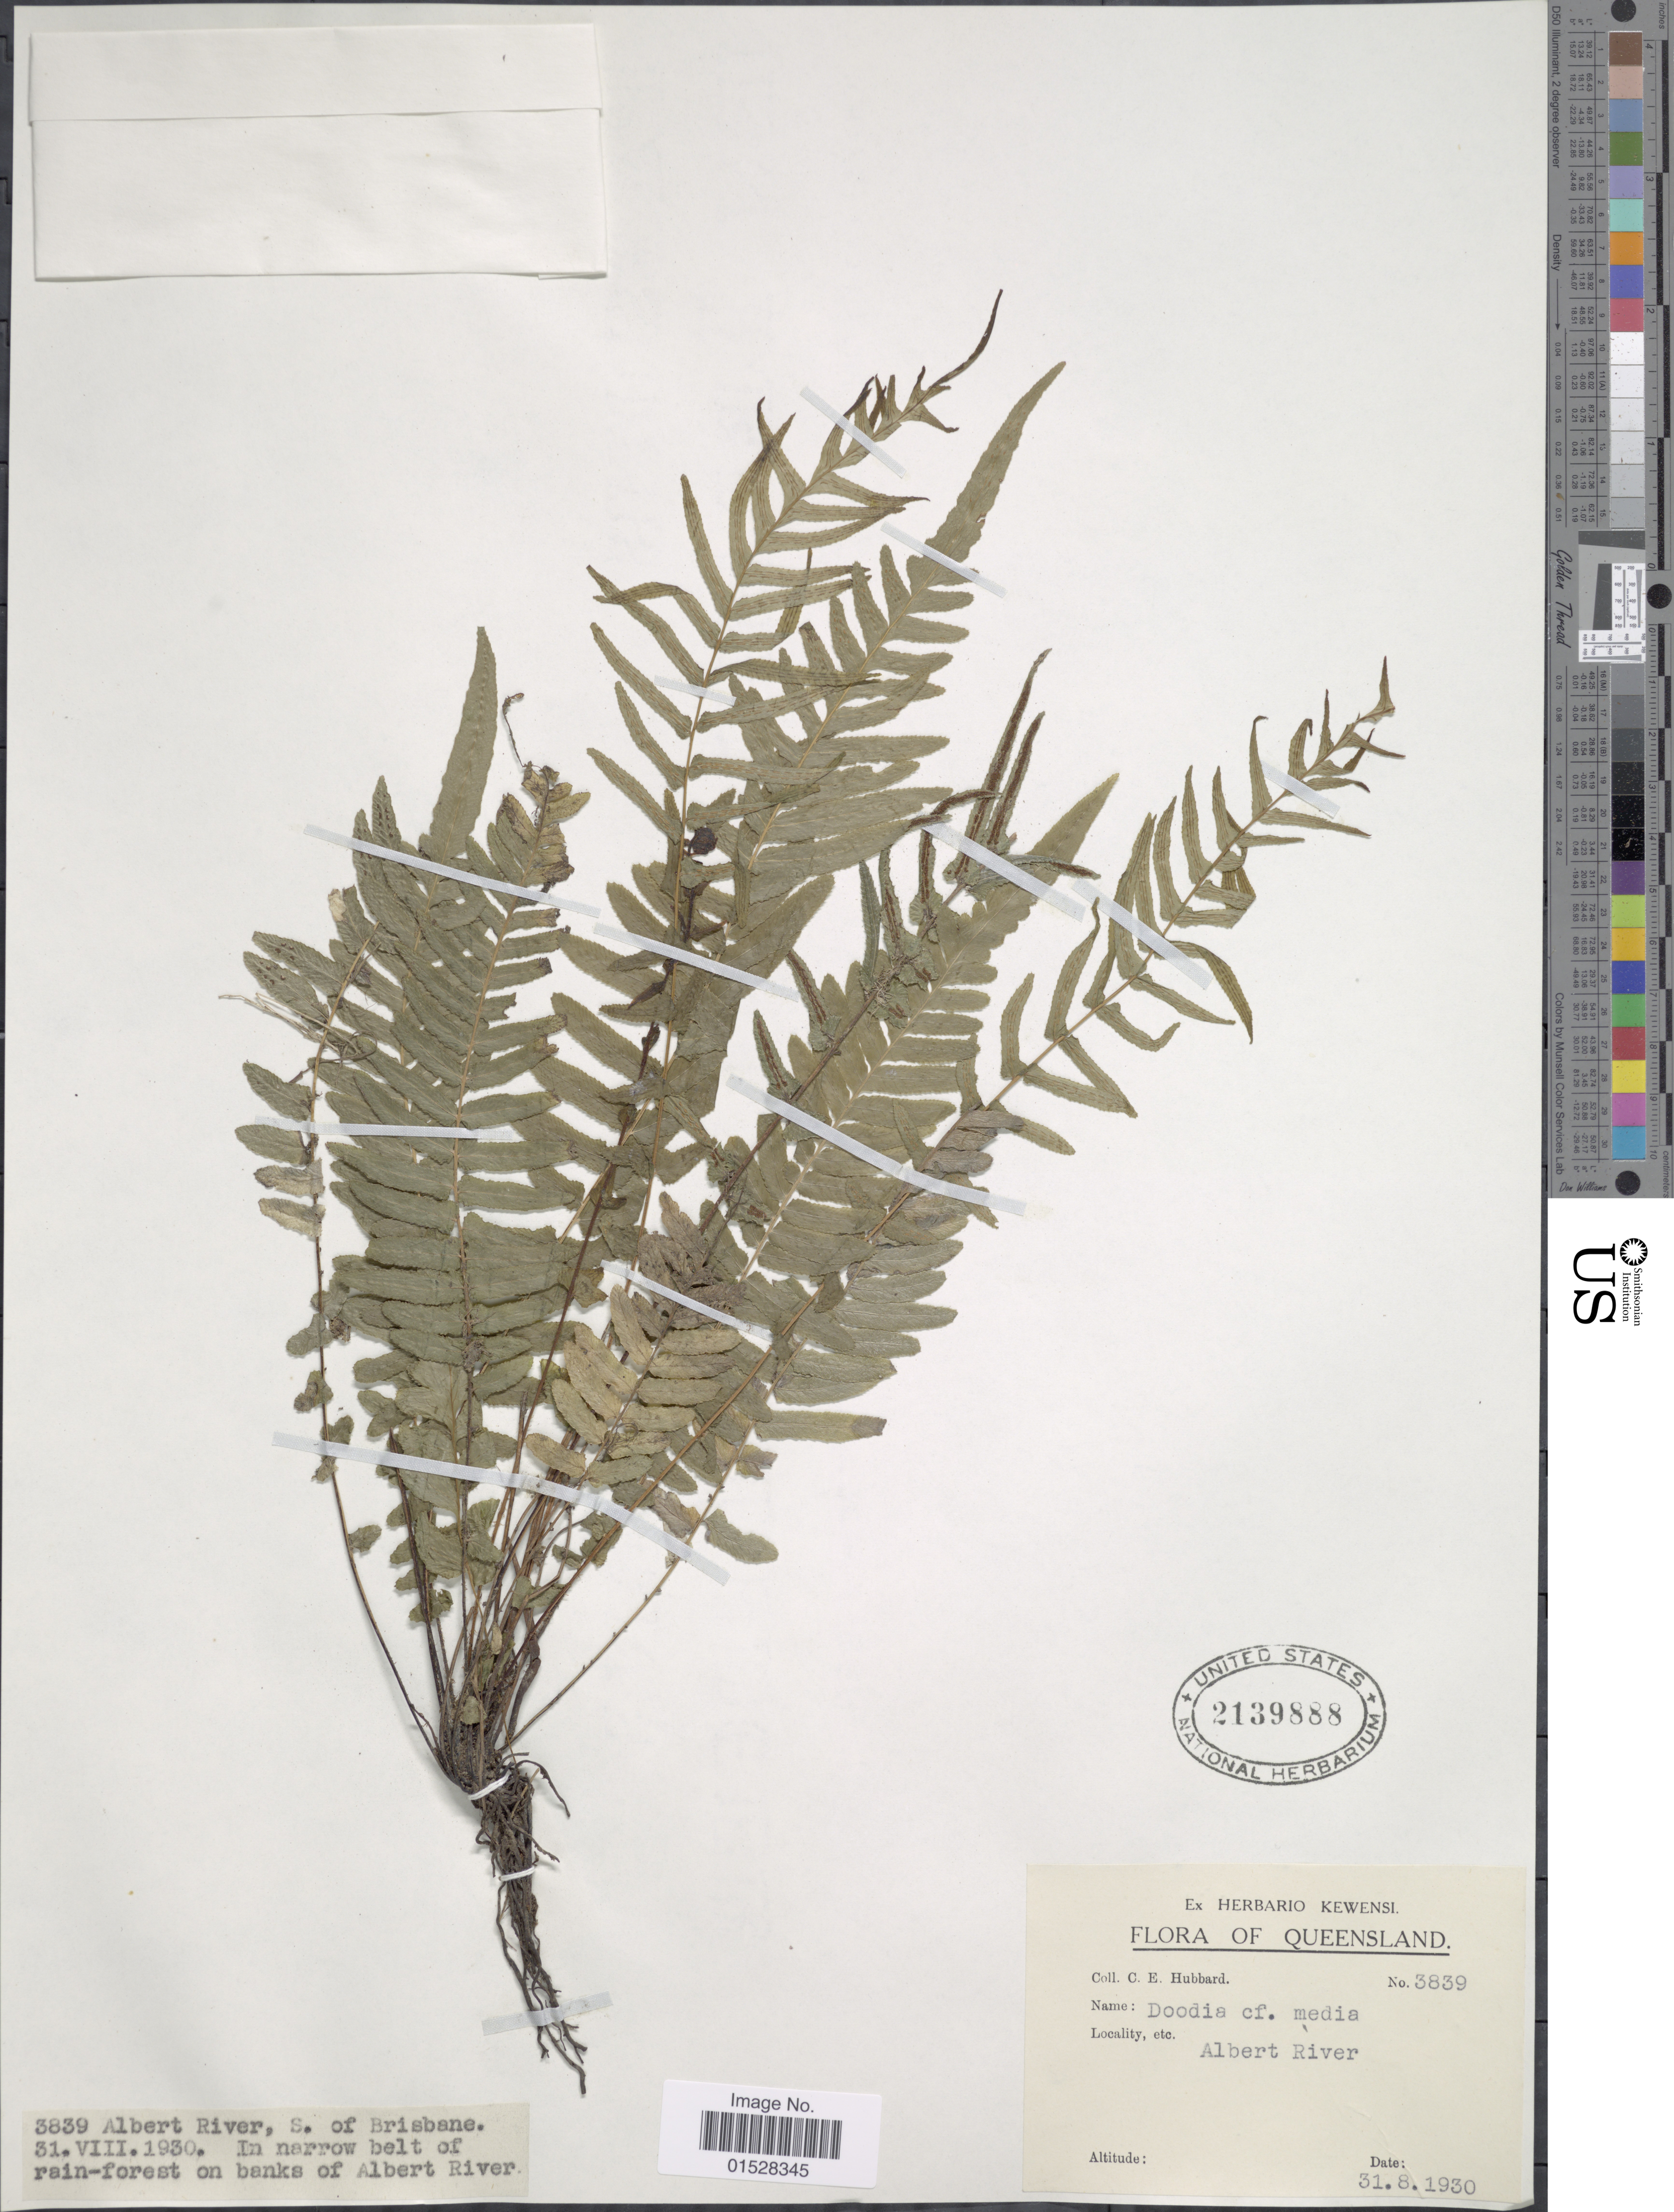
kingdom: Plantae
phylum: Tracheophyta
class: Polypodiopsida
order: Polypodiales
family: Blechnaceae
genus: Blechnum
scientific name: Blechnum medium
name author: (R. Br.) Christenh.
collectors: C. E. Hubbard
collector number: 3839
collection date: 1930-08-31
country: Australia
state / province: Queensland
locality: Albert River., S. of Brisbane, in narrow belt of rain-forest on banks of Albert River.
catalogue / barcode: US 2139888